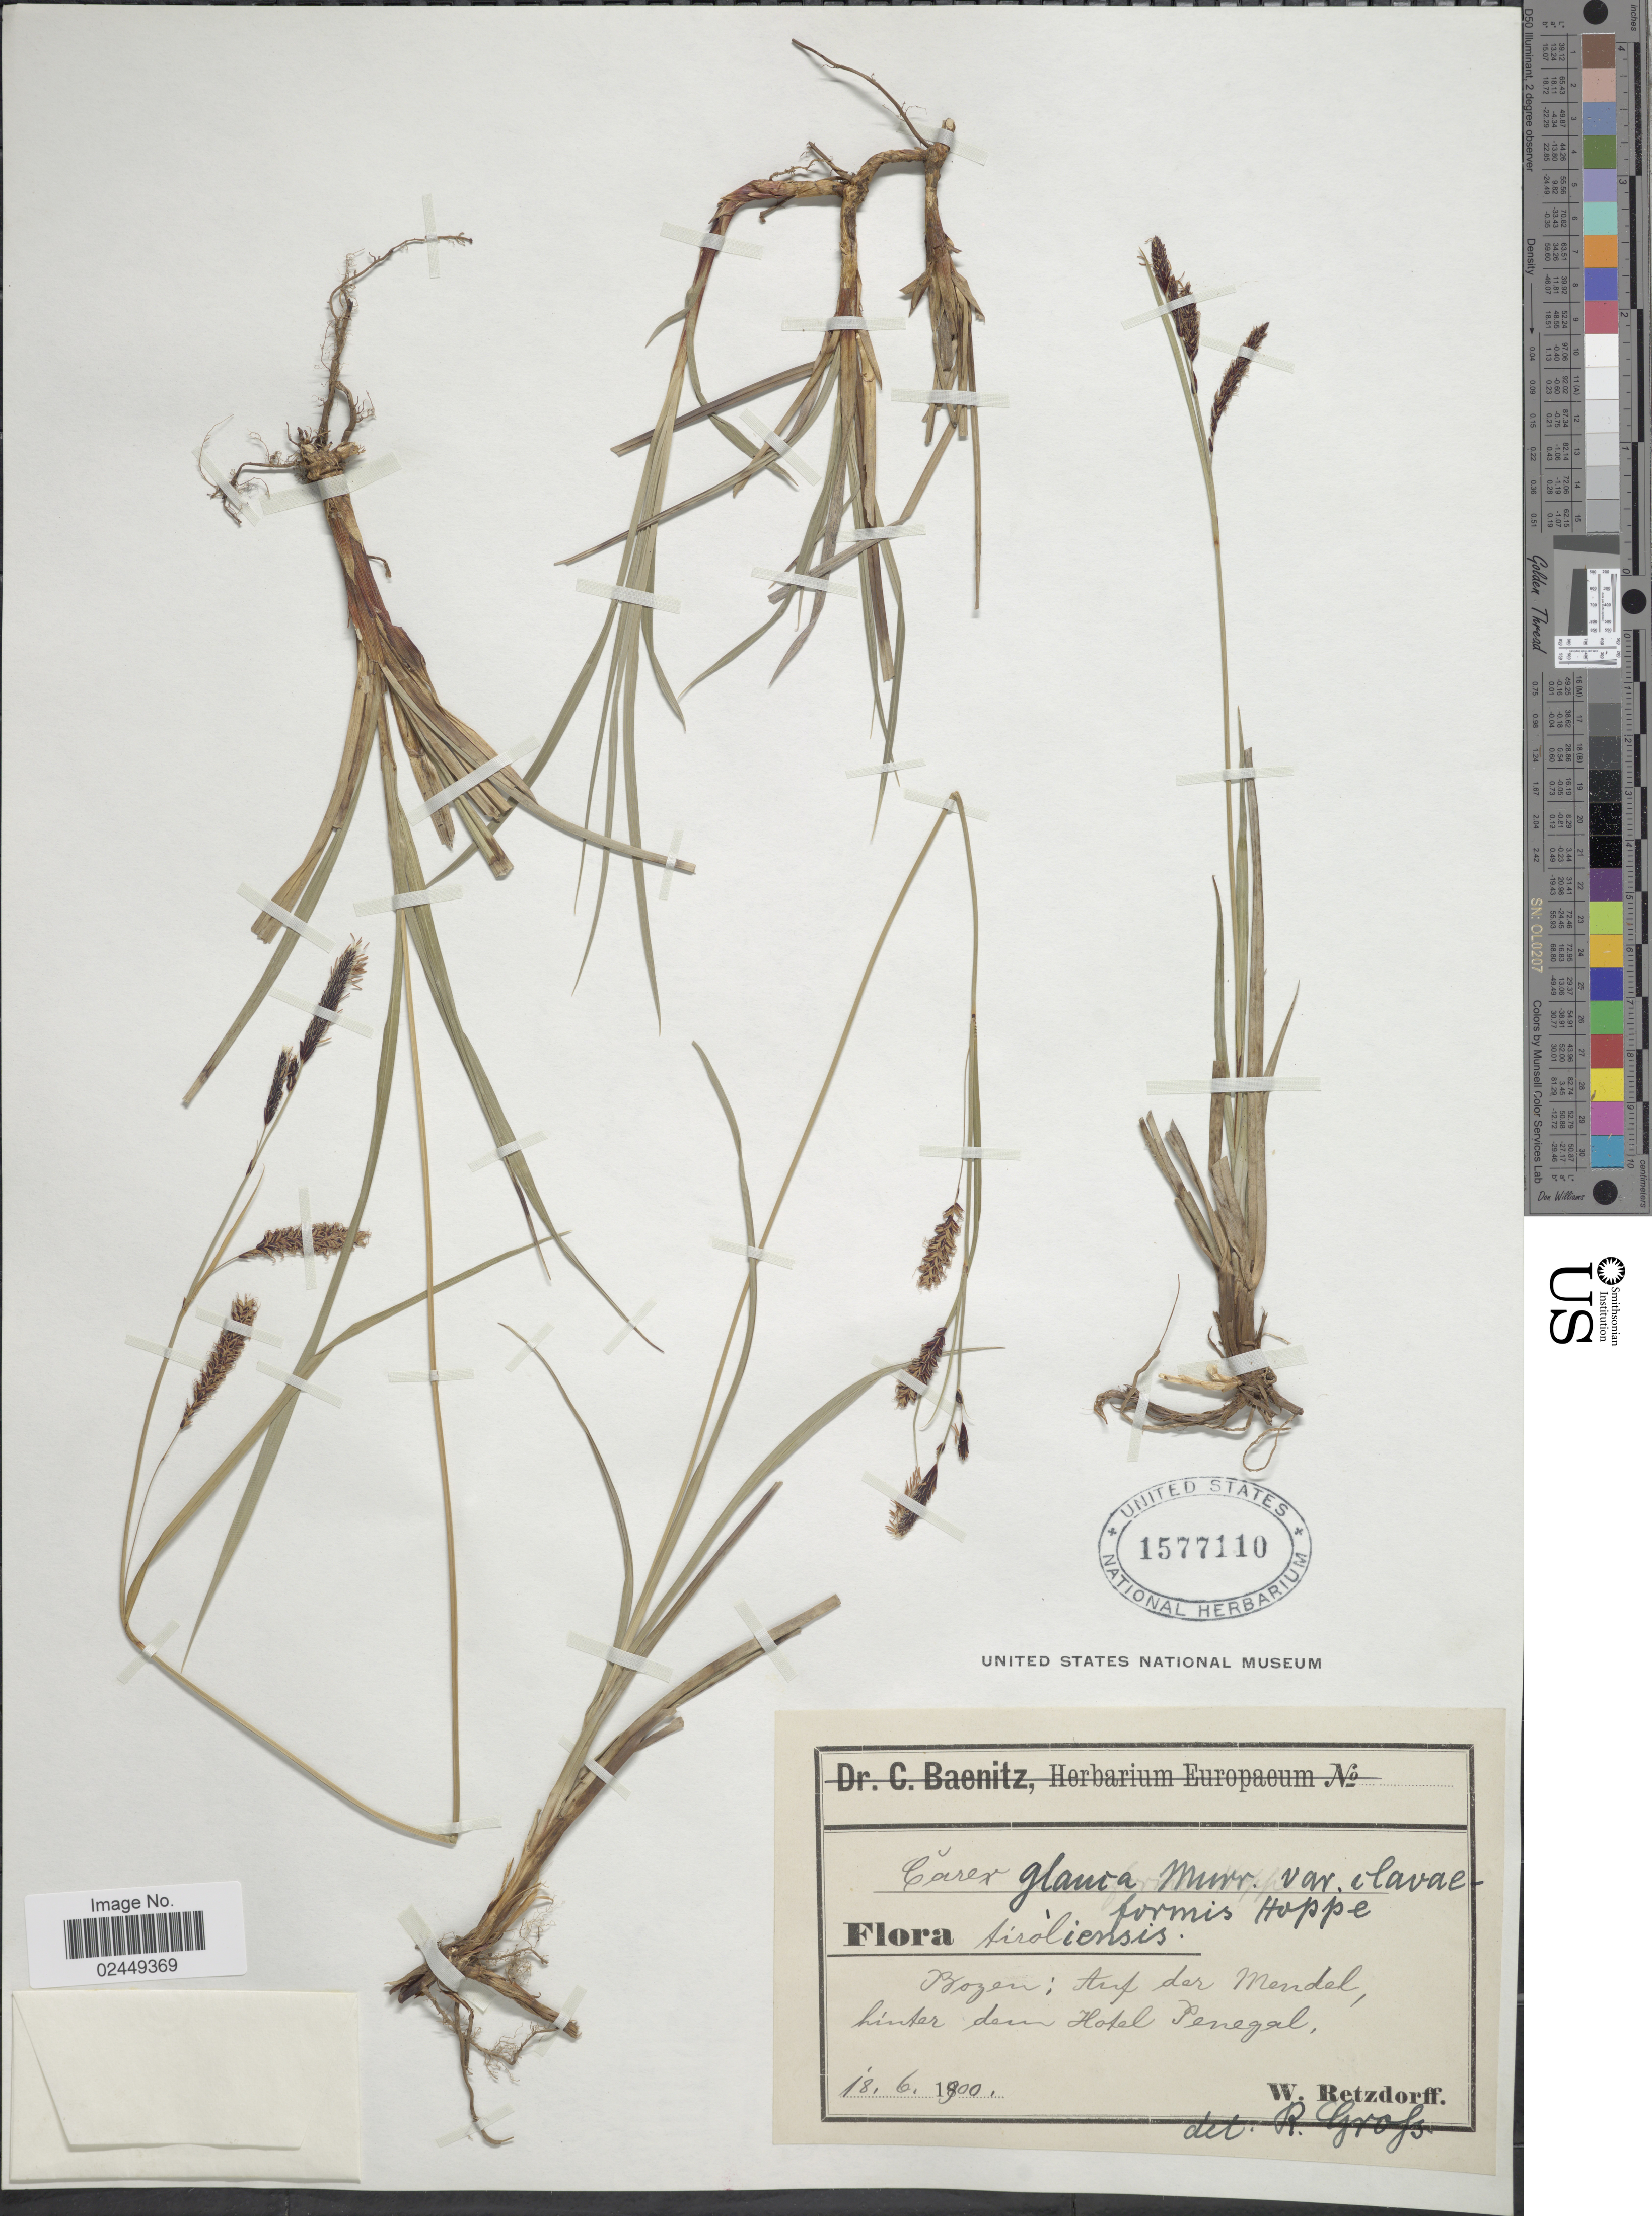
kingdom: Plantae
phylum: Tracheophyta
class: Liliopsida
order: Poales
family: Cyperaceae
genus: Carex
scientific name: Carex flacca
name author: Schreb.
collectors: W. Retzdorff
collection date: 1900-06-18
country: Austria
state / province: Tirol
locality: Tiroliensis, Bozen: aux der Mendel hinter dem Hotel Penegal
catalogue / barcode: US 1577110